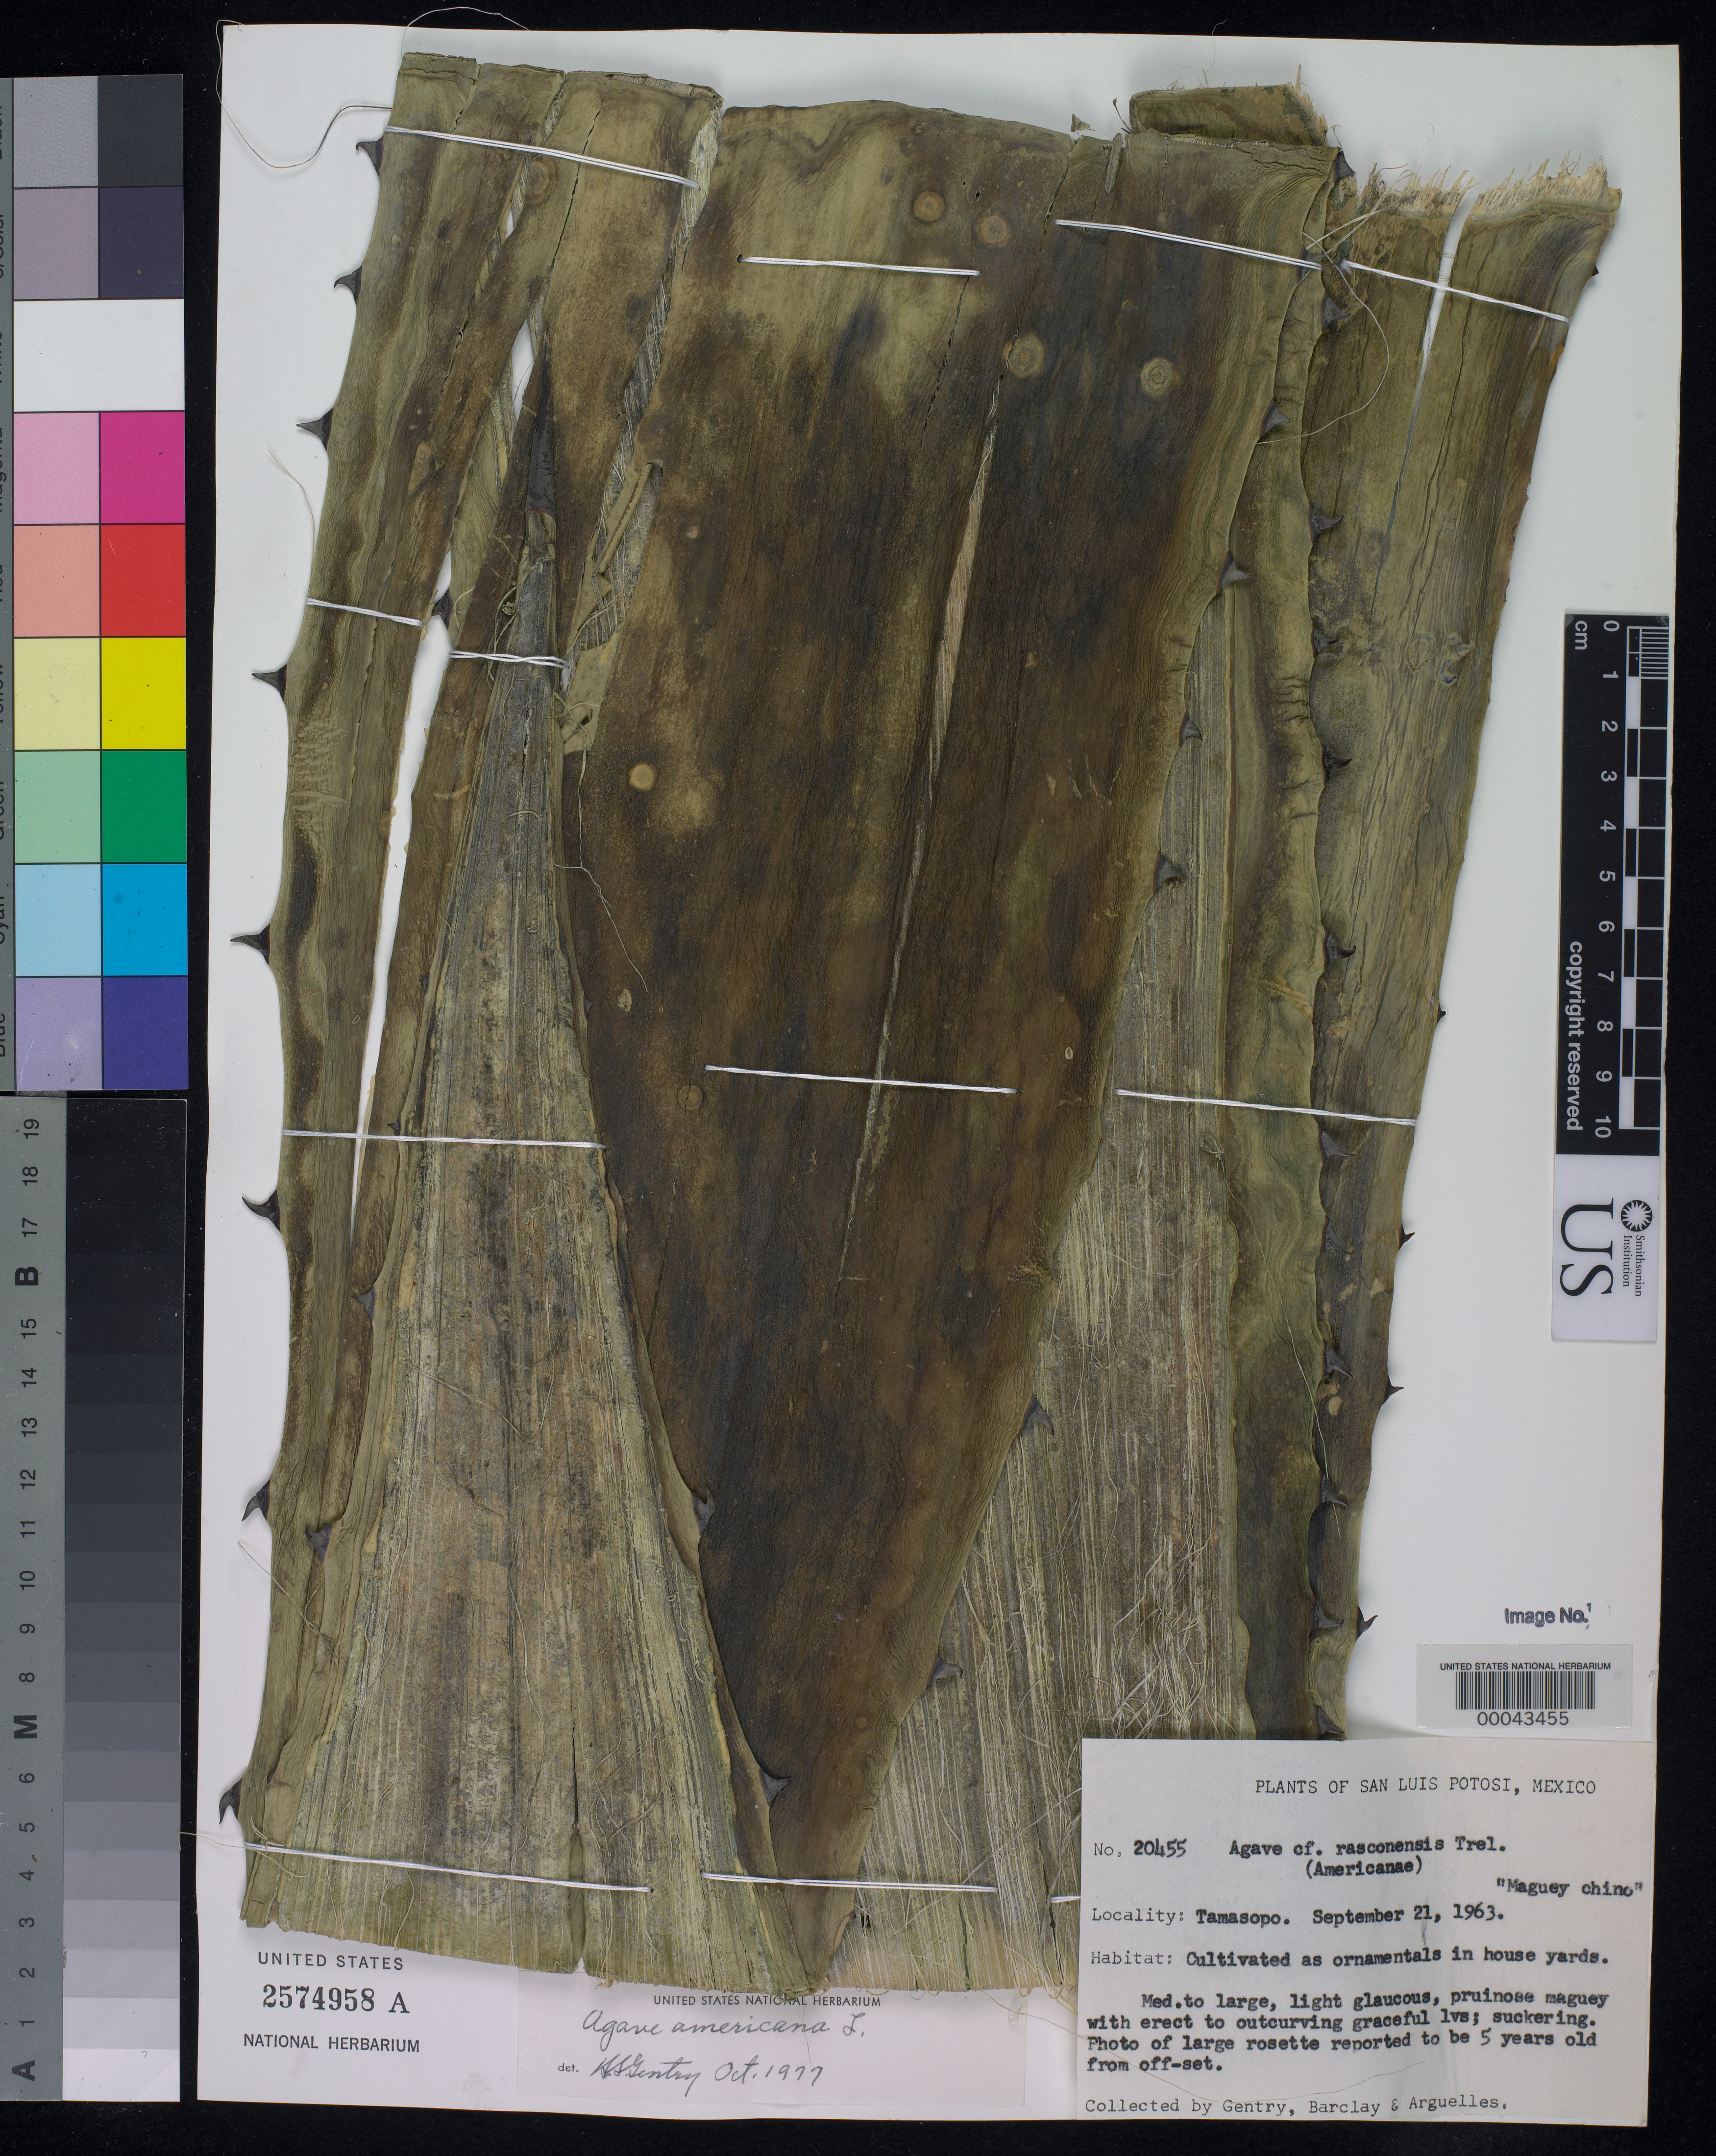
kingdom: Plantae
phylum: Tracheophyta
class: Liliopsida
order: Asparagales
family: Asparagaceae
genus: Agave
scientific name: Agave americana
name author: L.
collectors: H. S. Gentry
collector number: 20455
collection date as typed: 21 Sep 1963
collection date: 1963-09-21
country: Mexico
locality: Tamasopo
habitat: Cultivated as ornamentals in house yards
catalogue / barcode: US 2574958A